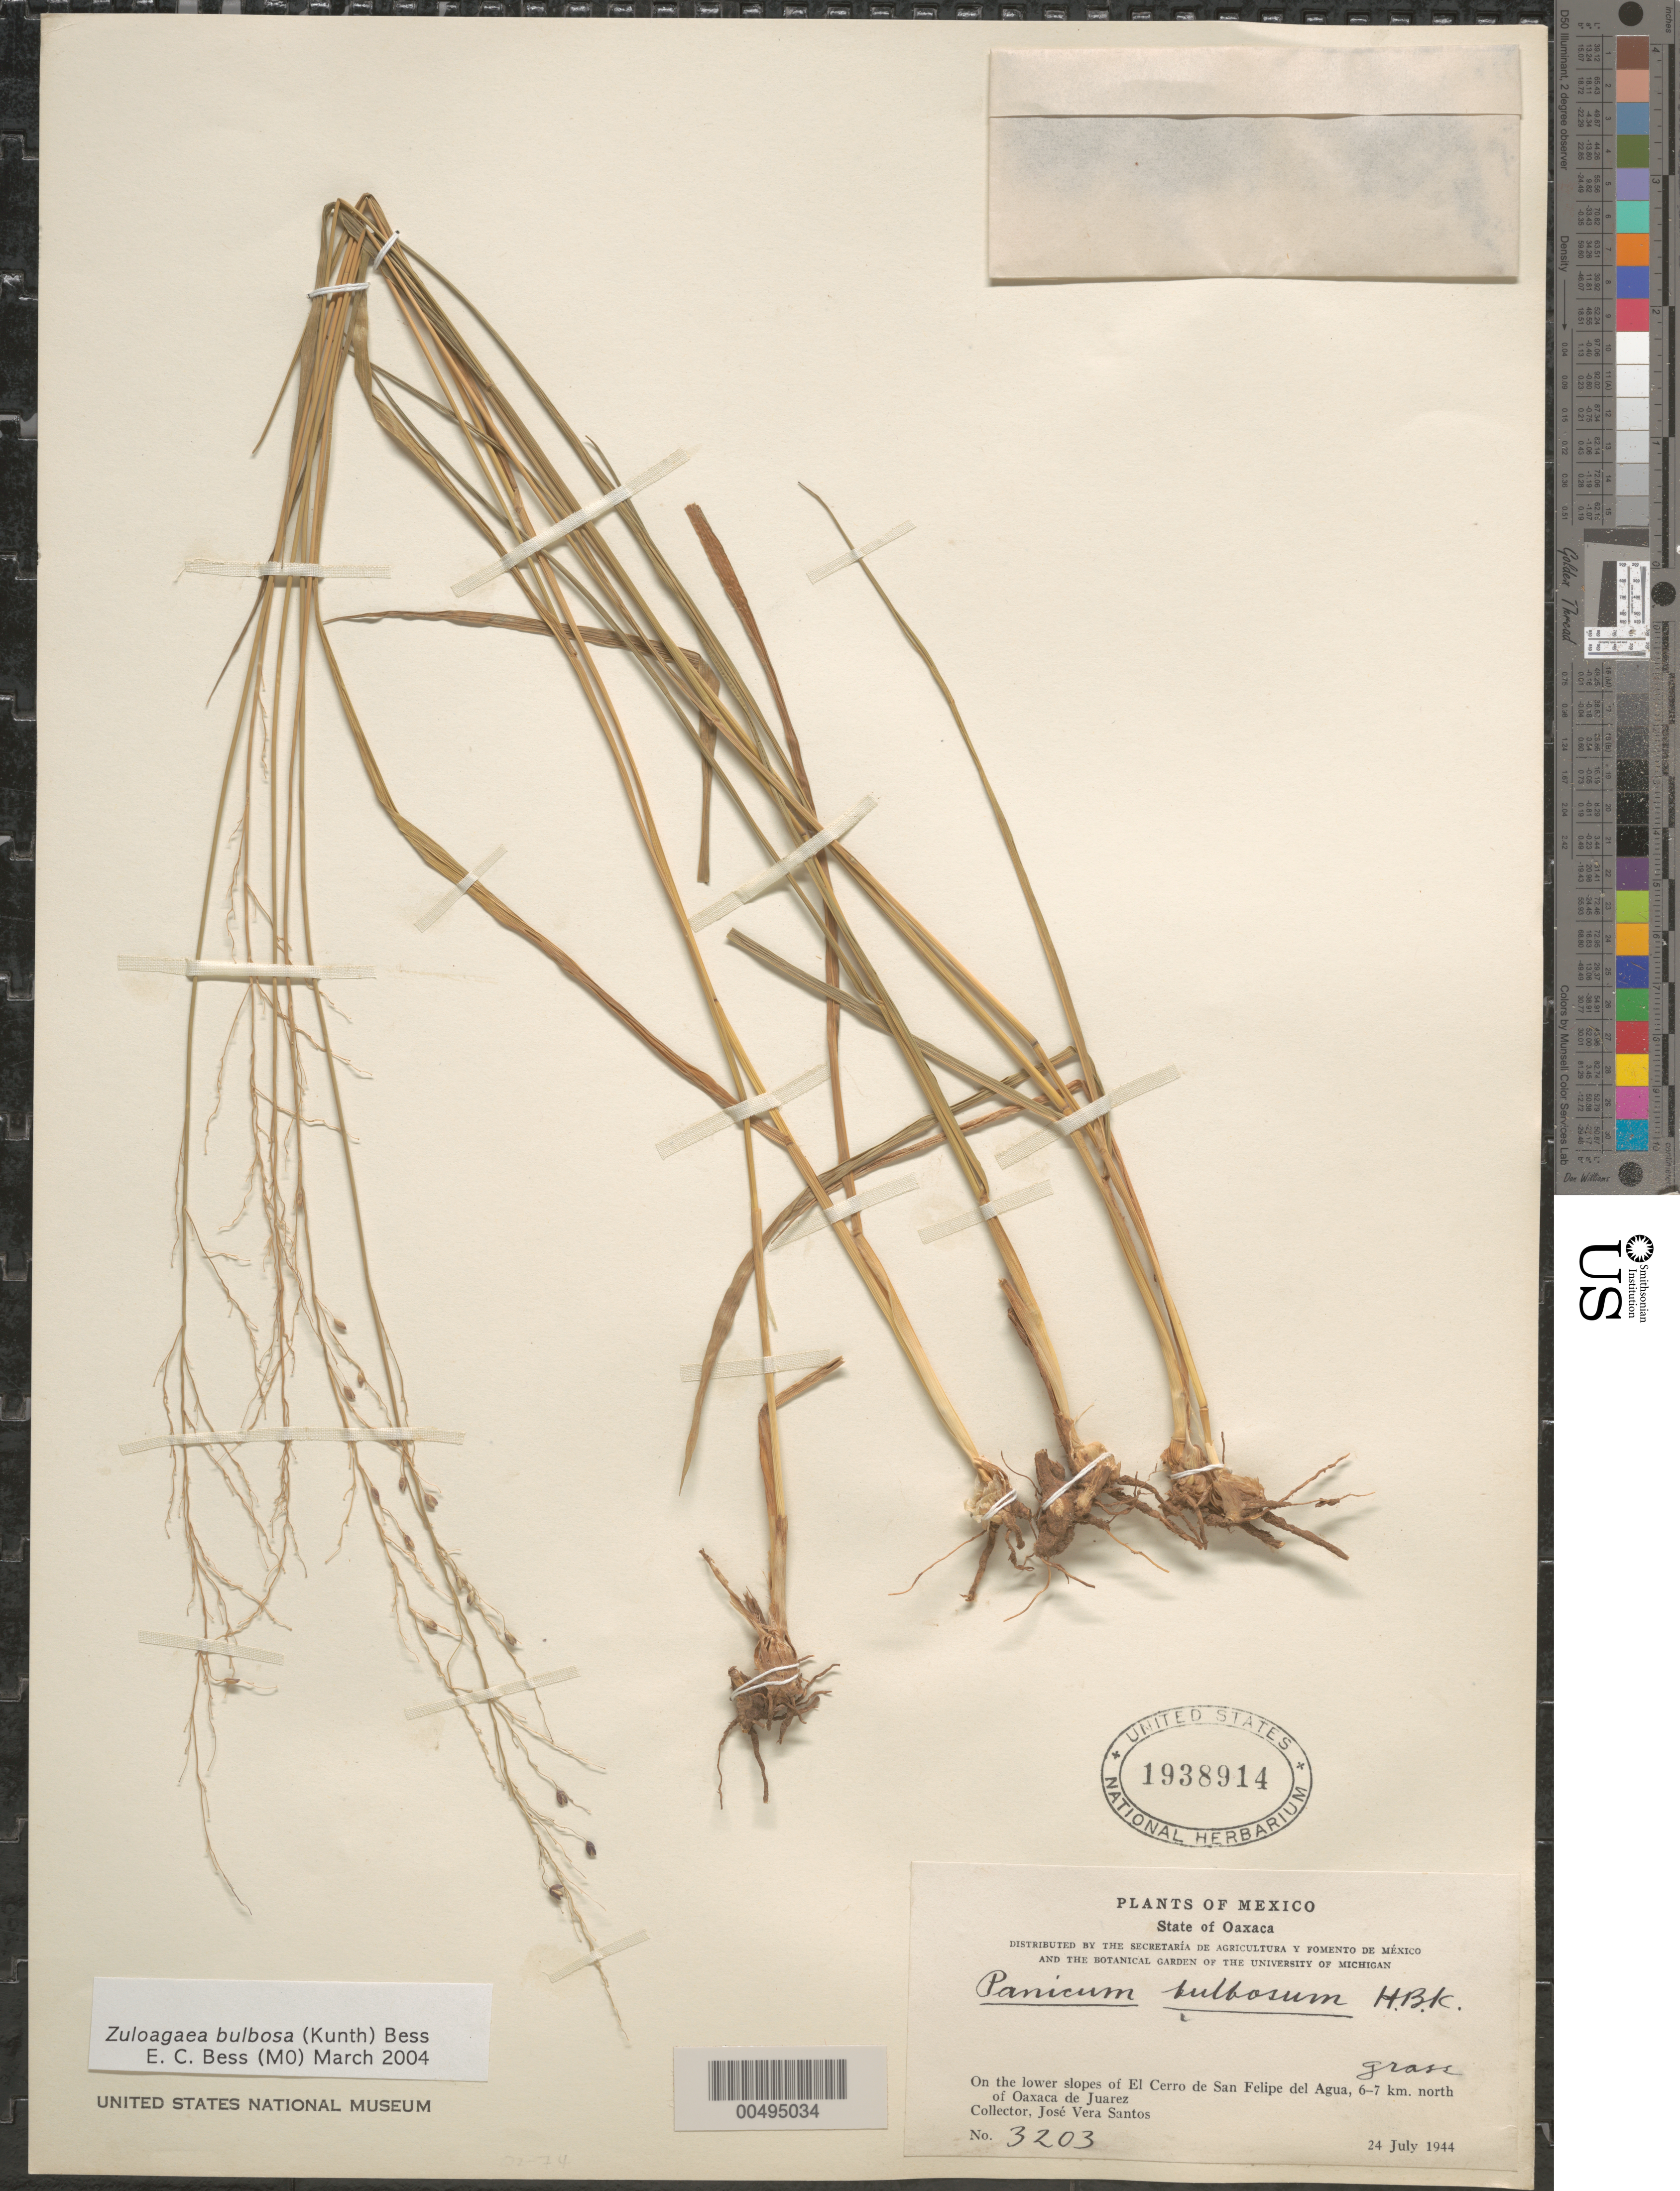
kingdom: Plantae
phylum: Tracheophyta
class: Liliopsida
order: Poales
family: Poaceae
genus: Panicum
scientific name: Panicum bulbosum subsp. sciaphilum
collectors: J. V. Santos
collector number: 3203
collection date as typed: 24 Jul 1944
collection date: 1944-07-24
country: Mexico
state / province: Oaxaca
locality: On the lower slopes of El Cerro de San Felipe del Agua, 6-7 km N of Oaxaca de Juarez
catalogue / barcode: US 1938914